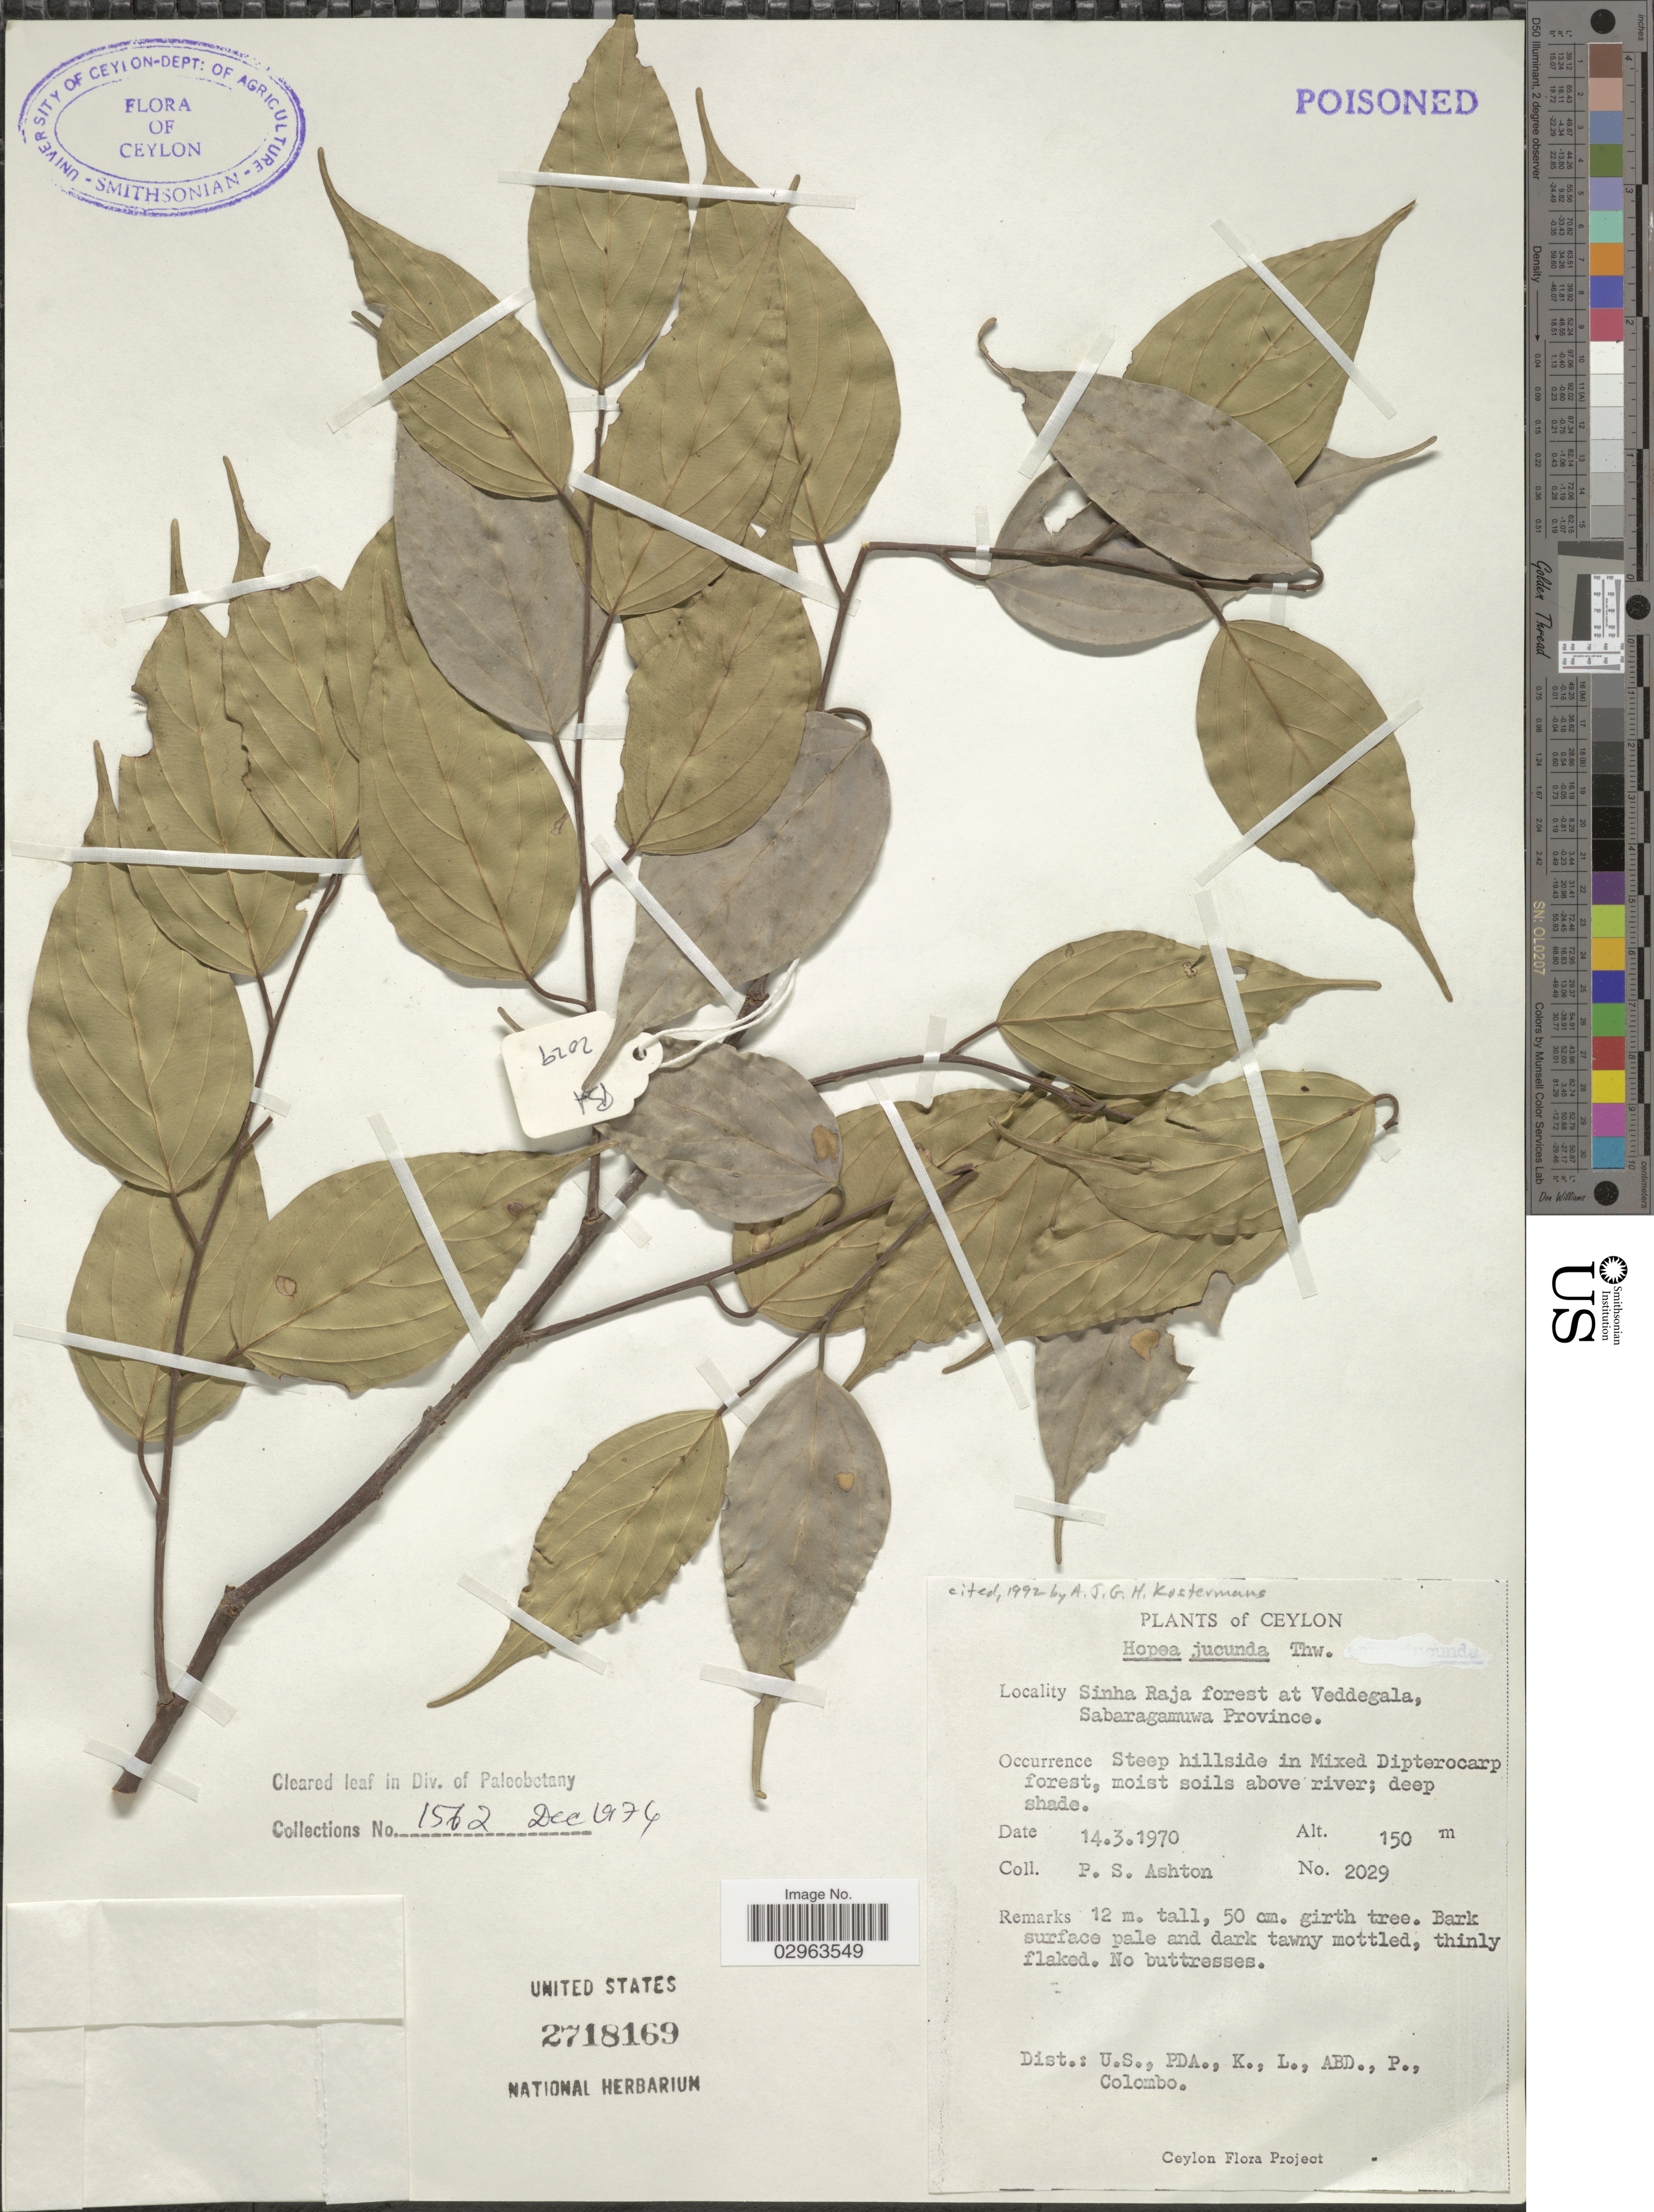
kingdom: Plantae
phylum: Tracheophyta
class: Magnoliopsida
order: Malvales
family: Dipterocarpaceae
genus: Hopea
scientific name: Hopea jucunda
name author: Thwaites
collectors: P. S. Ashton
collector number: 2029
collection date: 1970-03-14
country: Sri Lanka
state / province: Sabaragamuwa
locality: Ceylon. Sinha Raja forest at Veddegala.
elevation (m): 150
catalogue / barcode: US 2718169